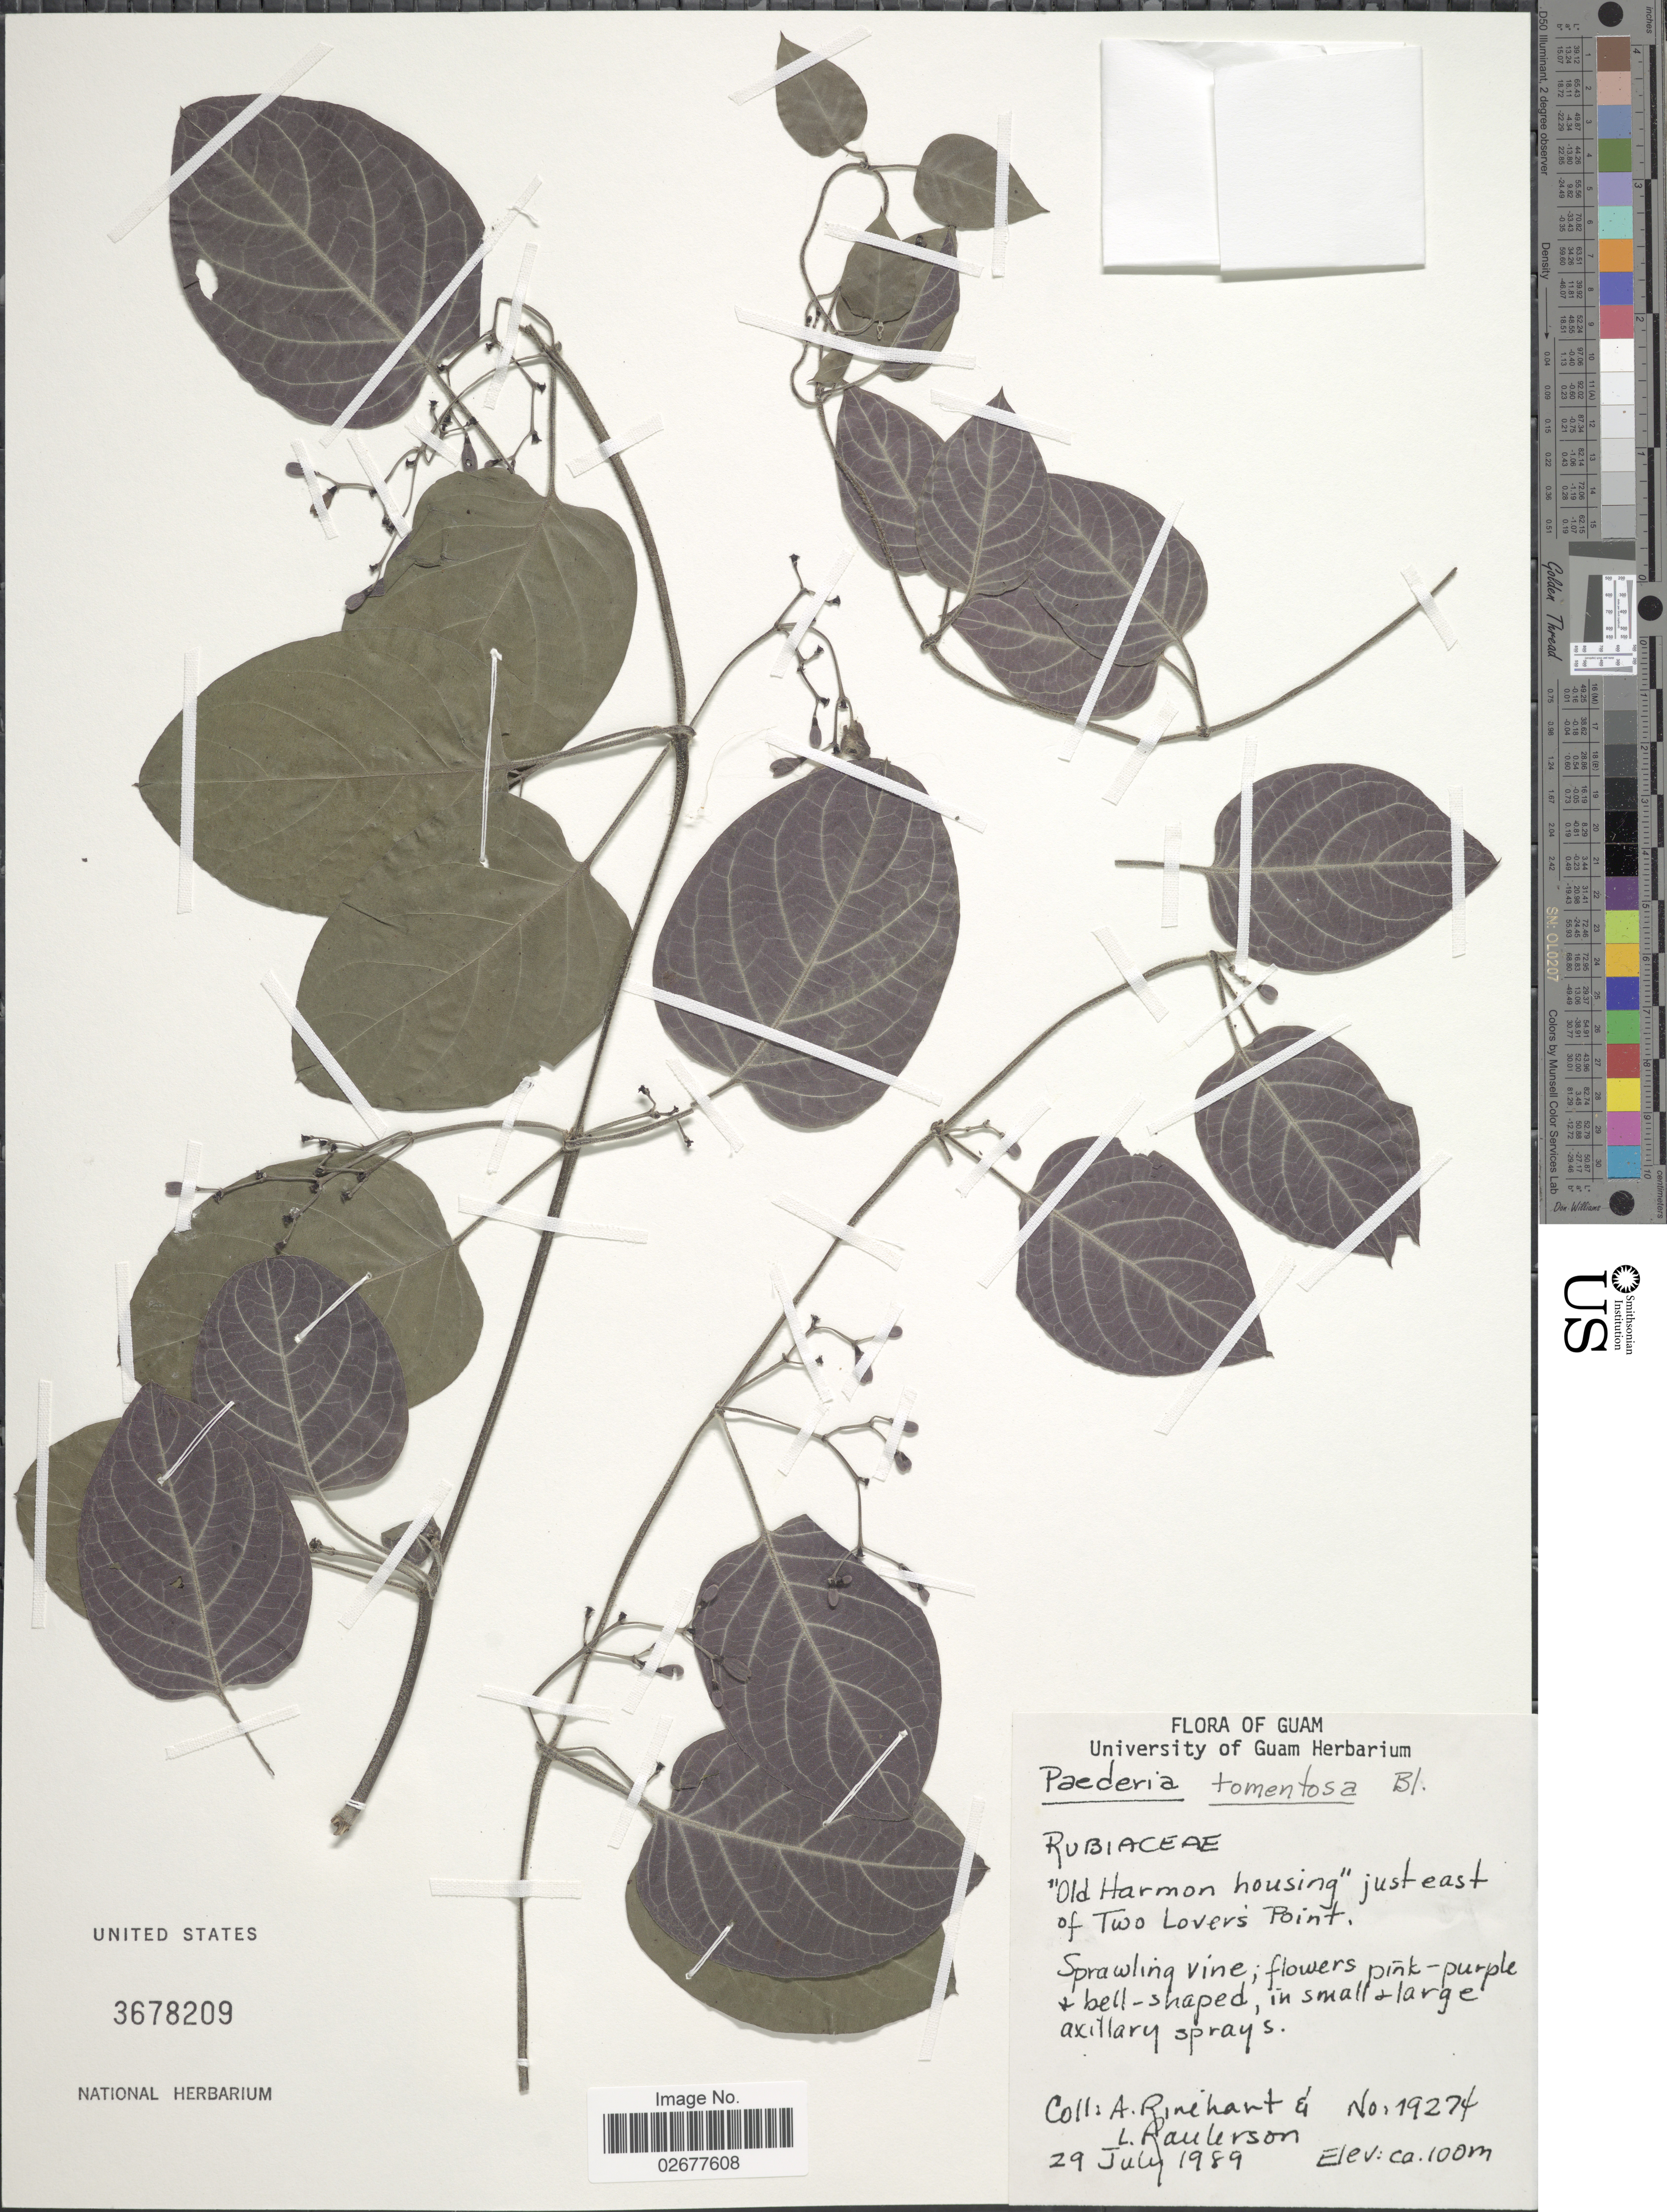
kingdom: Plantae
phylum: Tracheophyta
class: Magnoliopsida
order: Gentianales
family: Rubiaceae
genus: Paederia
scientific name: Paederia tomentosa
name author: Blume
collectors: A. Rinehart & L. Raulerson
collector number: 19274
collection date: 1989-07-29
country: Guam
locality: Old Harmon housing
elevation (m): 100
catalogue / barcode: US 3678209